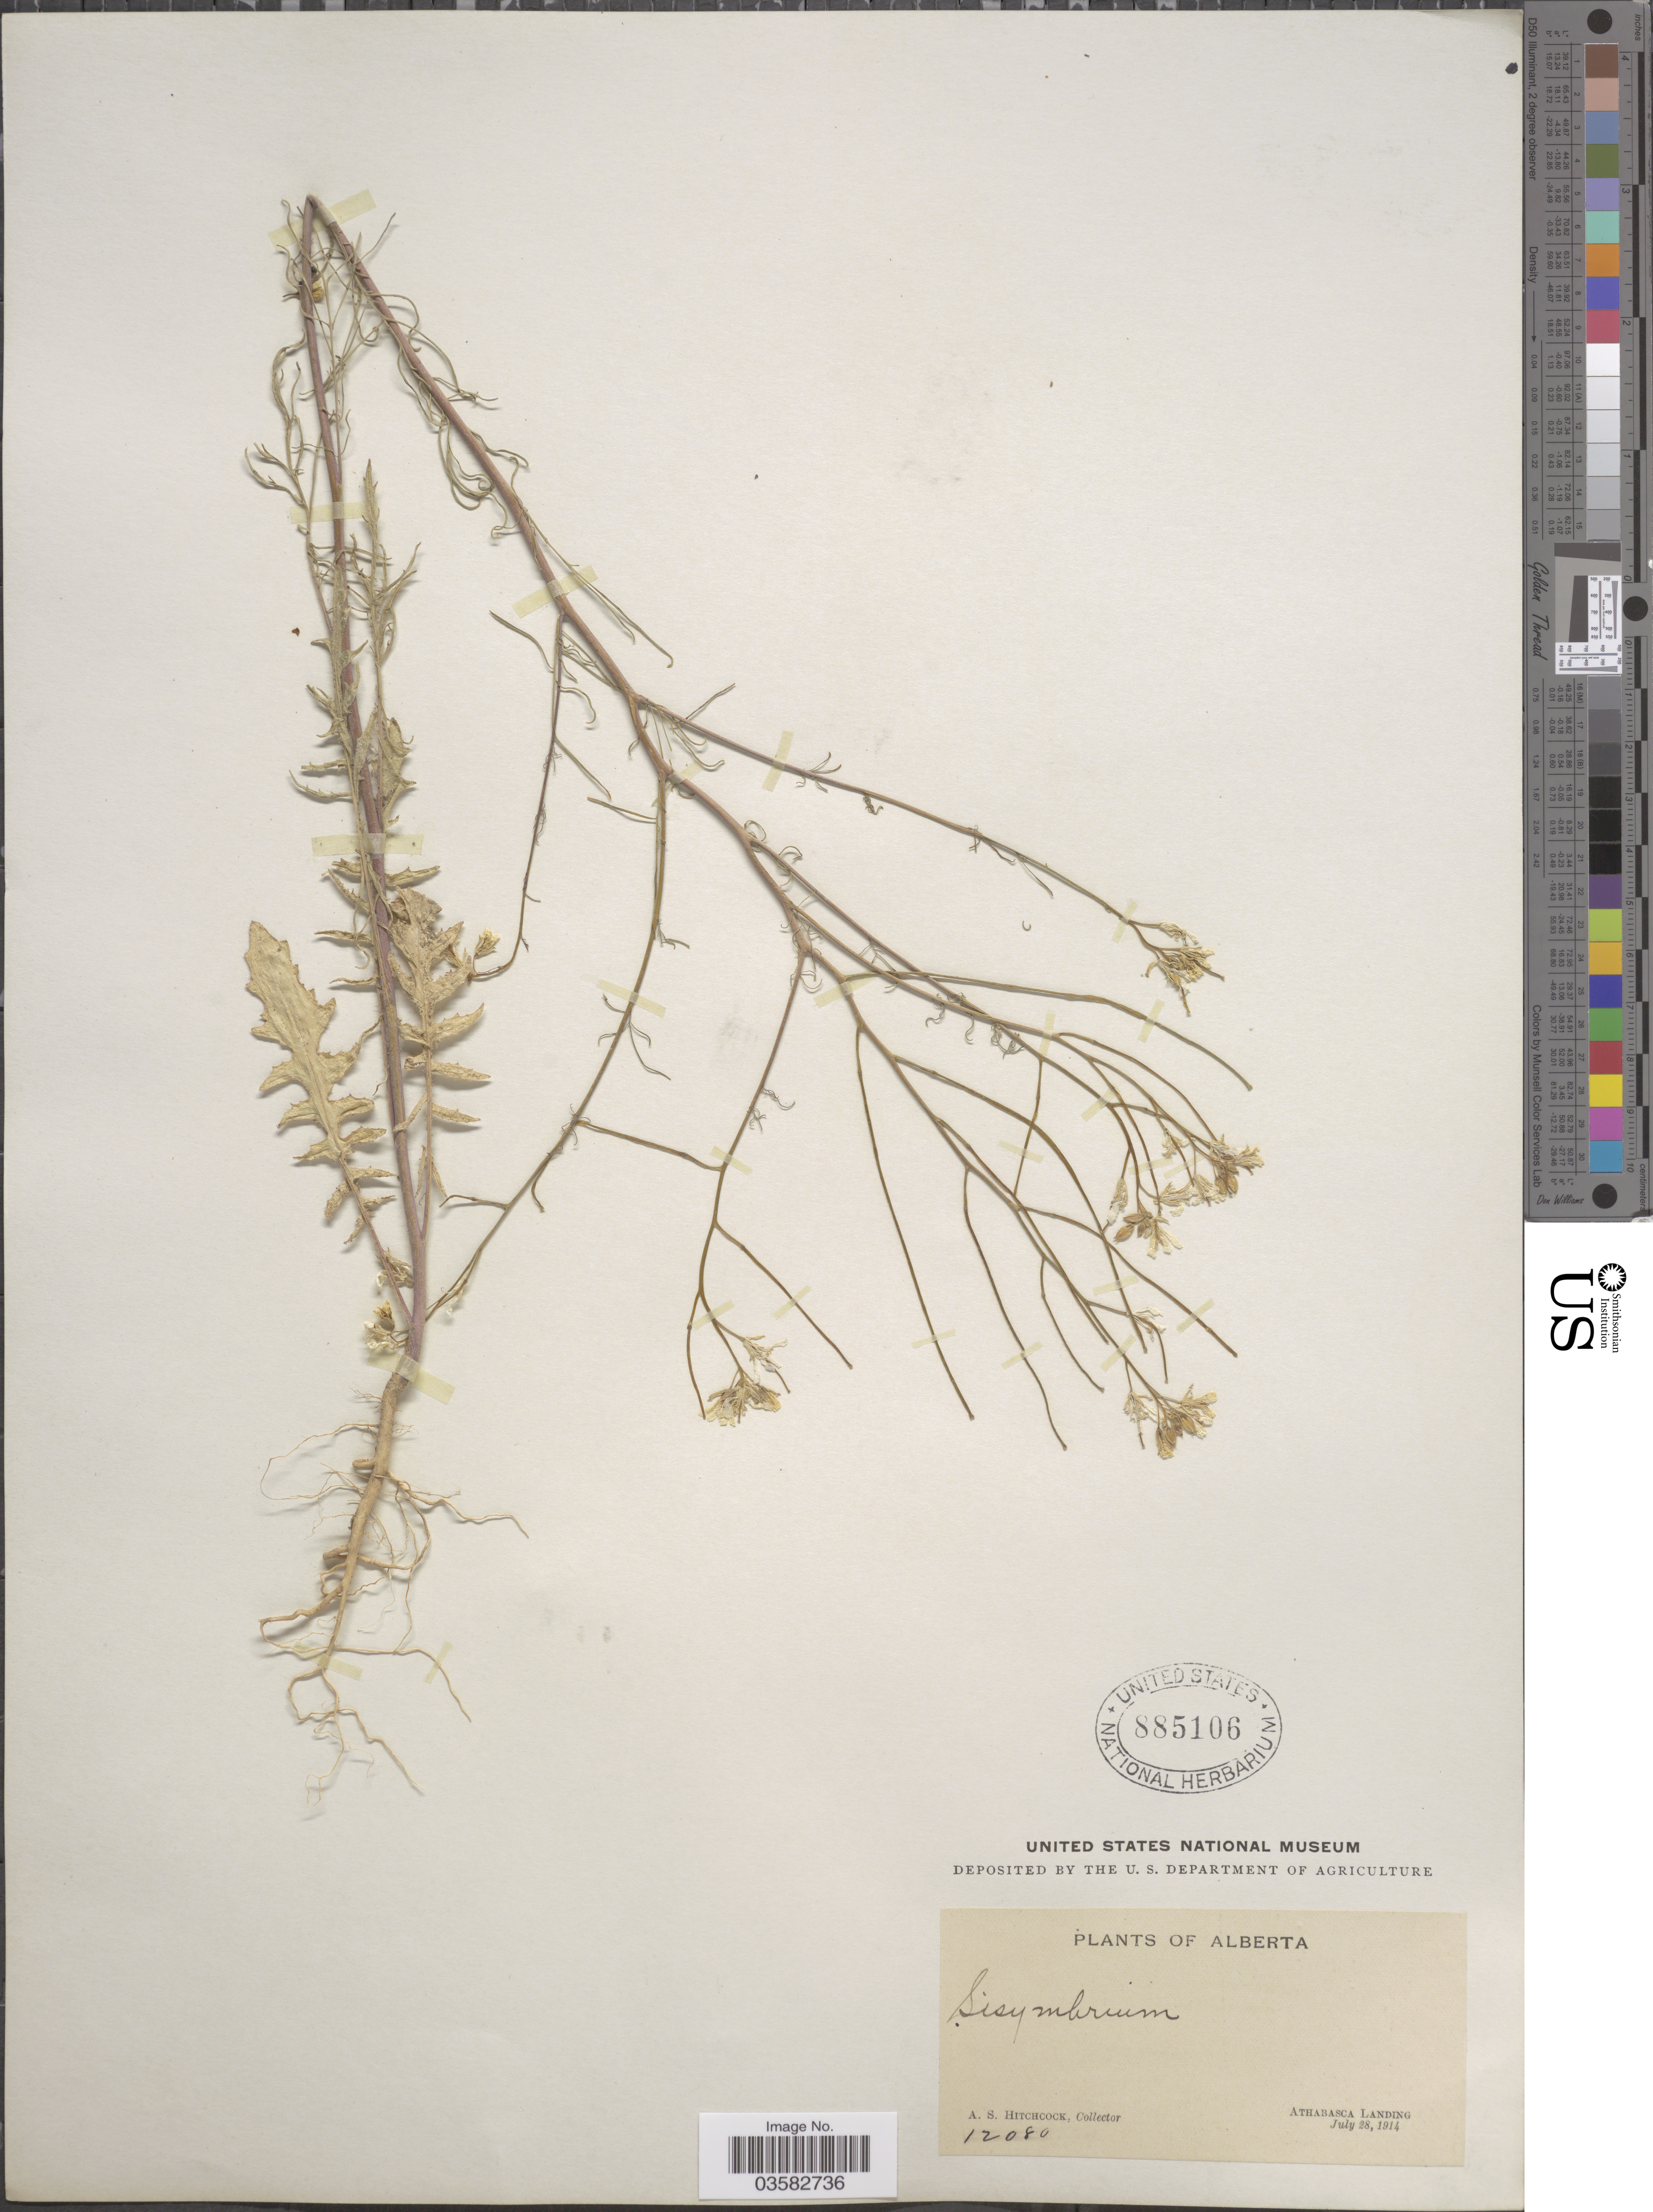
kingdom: Plantae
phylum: Tracheophyta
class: Magnoliopsida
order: Brassicales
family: Brassicaceae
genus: Sisymbrium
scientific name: Sisymbrium altissimum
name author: L.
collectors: A. S. Hitchcock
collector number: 12080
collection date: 1914-07-28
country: Canada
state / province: Alberta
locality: Athabasca Landing.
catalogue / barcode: US 885106